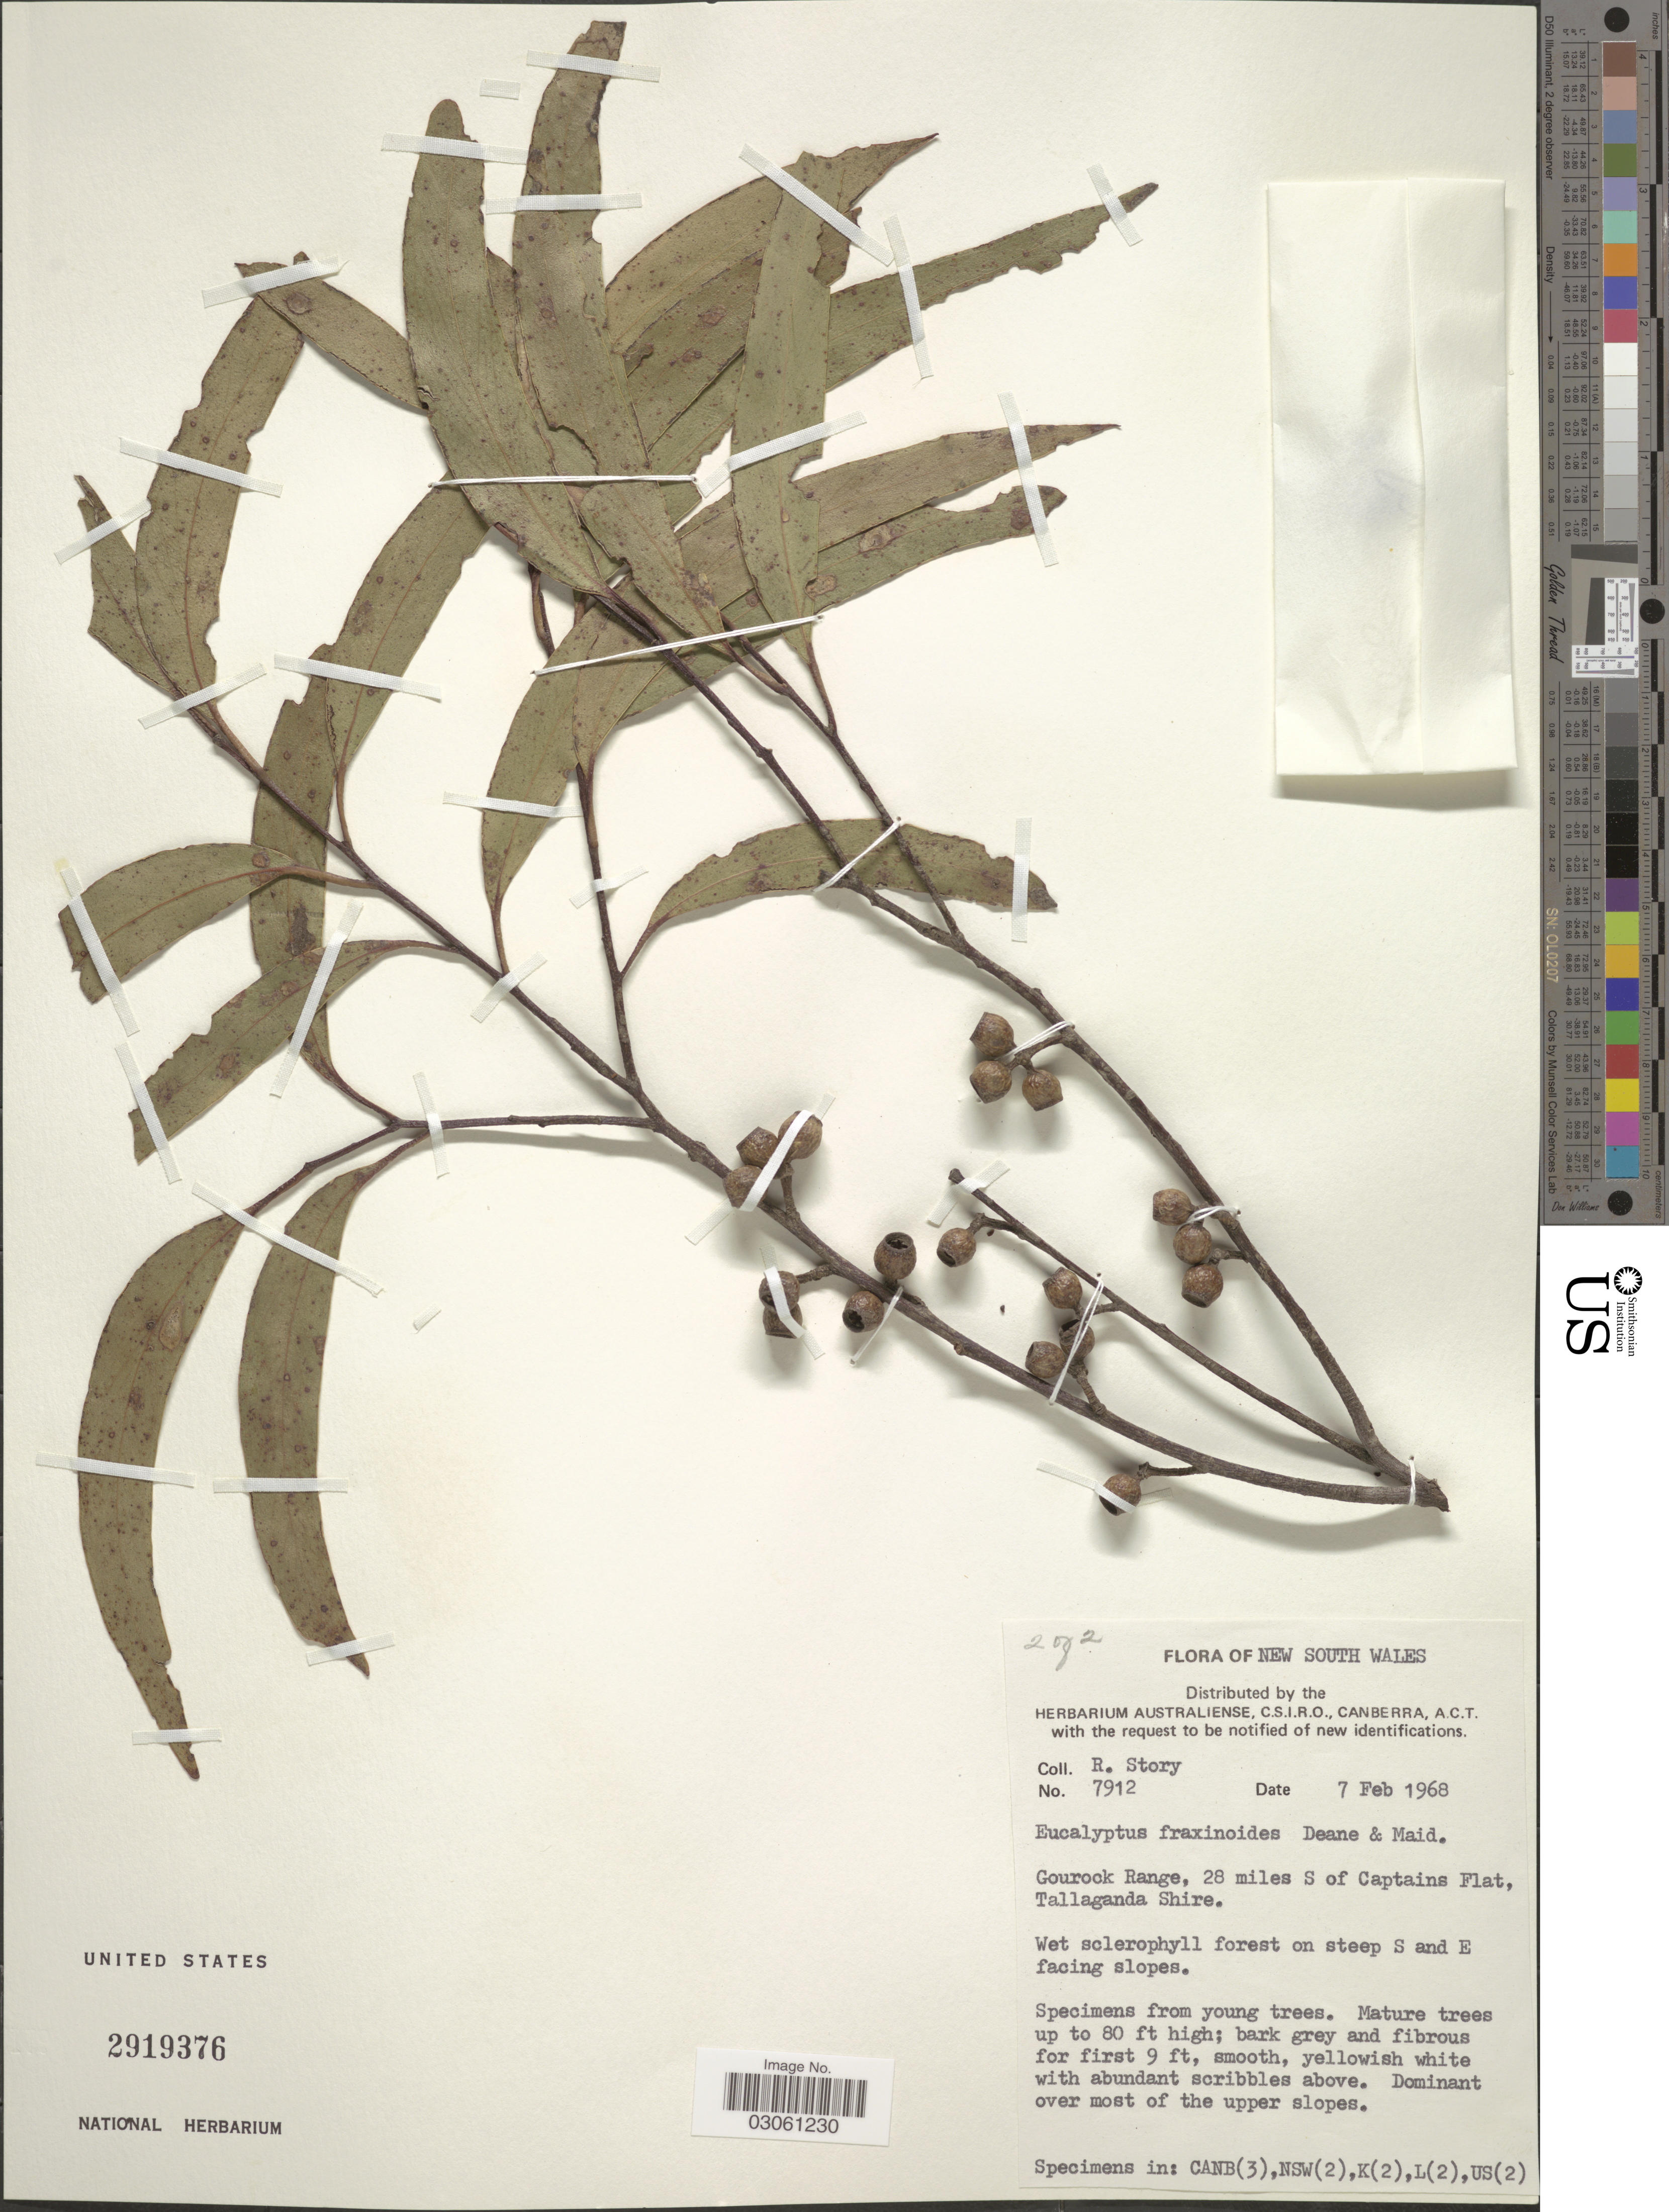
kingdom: Plantae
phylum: Tracheophyta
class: Magnoliopsida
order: Myrtales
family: Myrtaceae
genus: Eucalyptus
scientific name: Eucalyptus fraxinoides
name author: H. Deane & Maiden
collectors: R. Story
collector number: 7912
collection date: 1968-02-07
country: Australia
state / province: New South Wales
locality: Gourock Range, 28 miles S of Captains Flat, Tallaganda Shire. Wet sclerophyll forest on steep S and E facing slopes.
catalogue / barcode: US 2919376